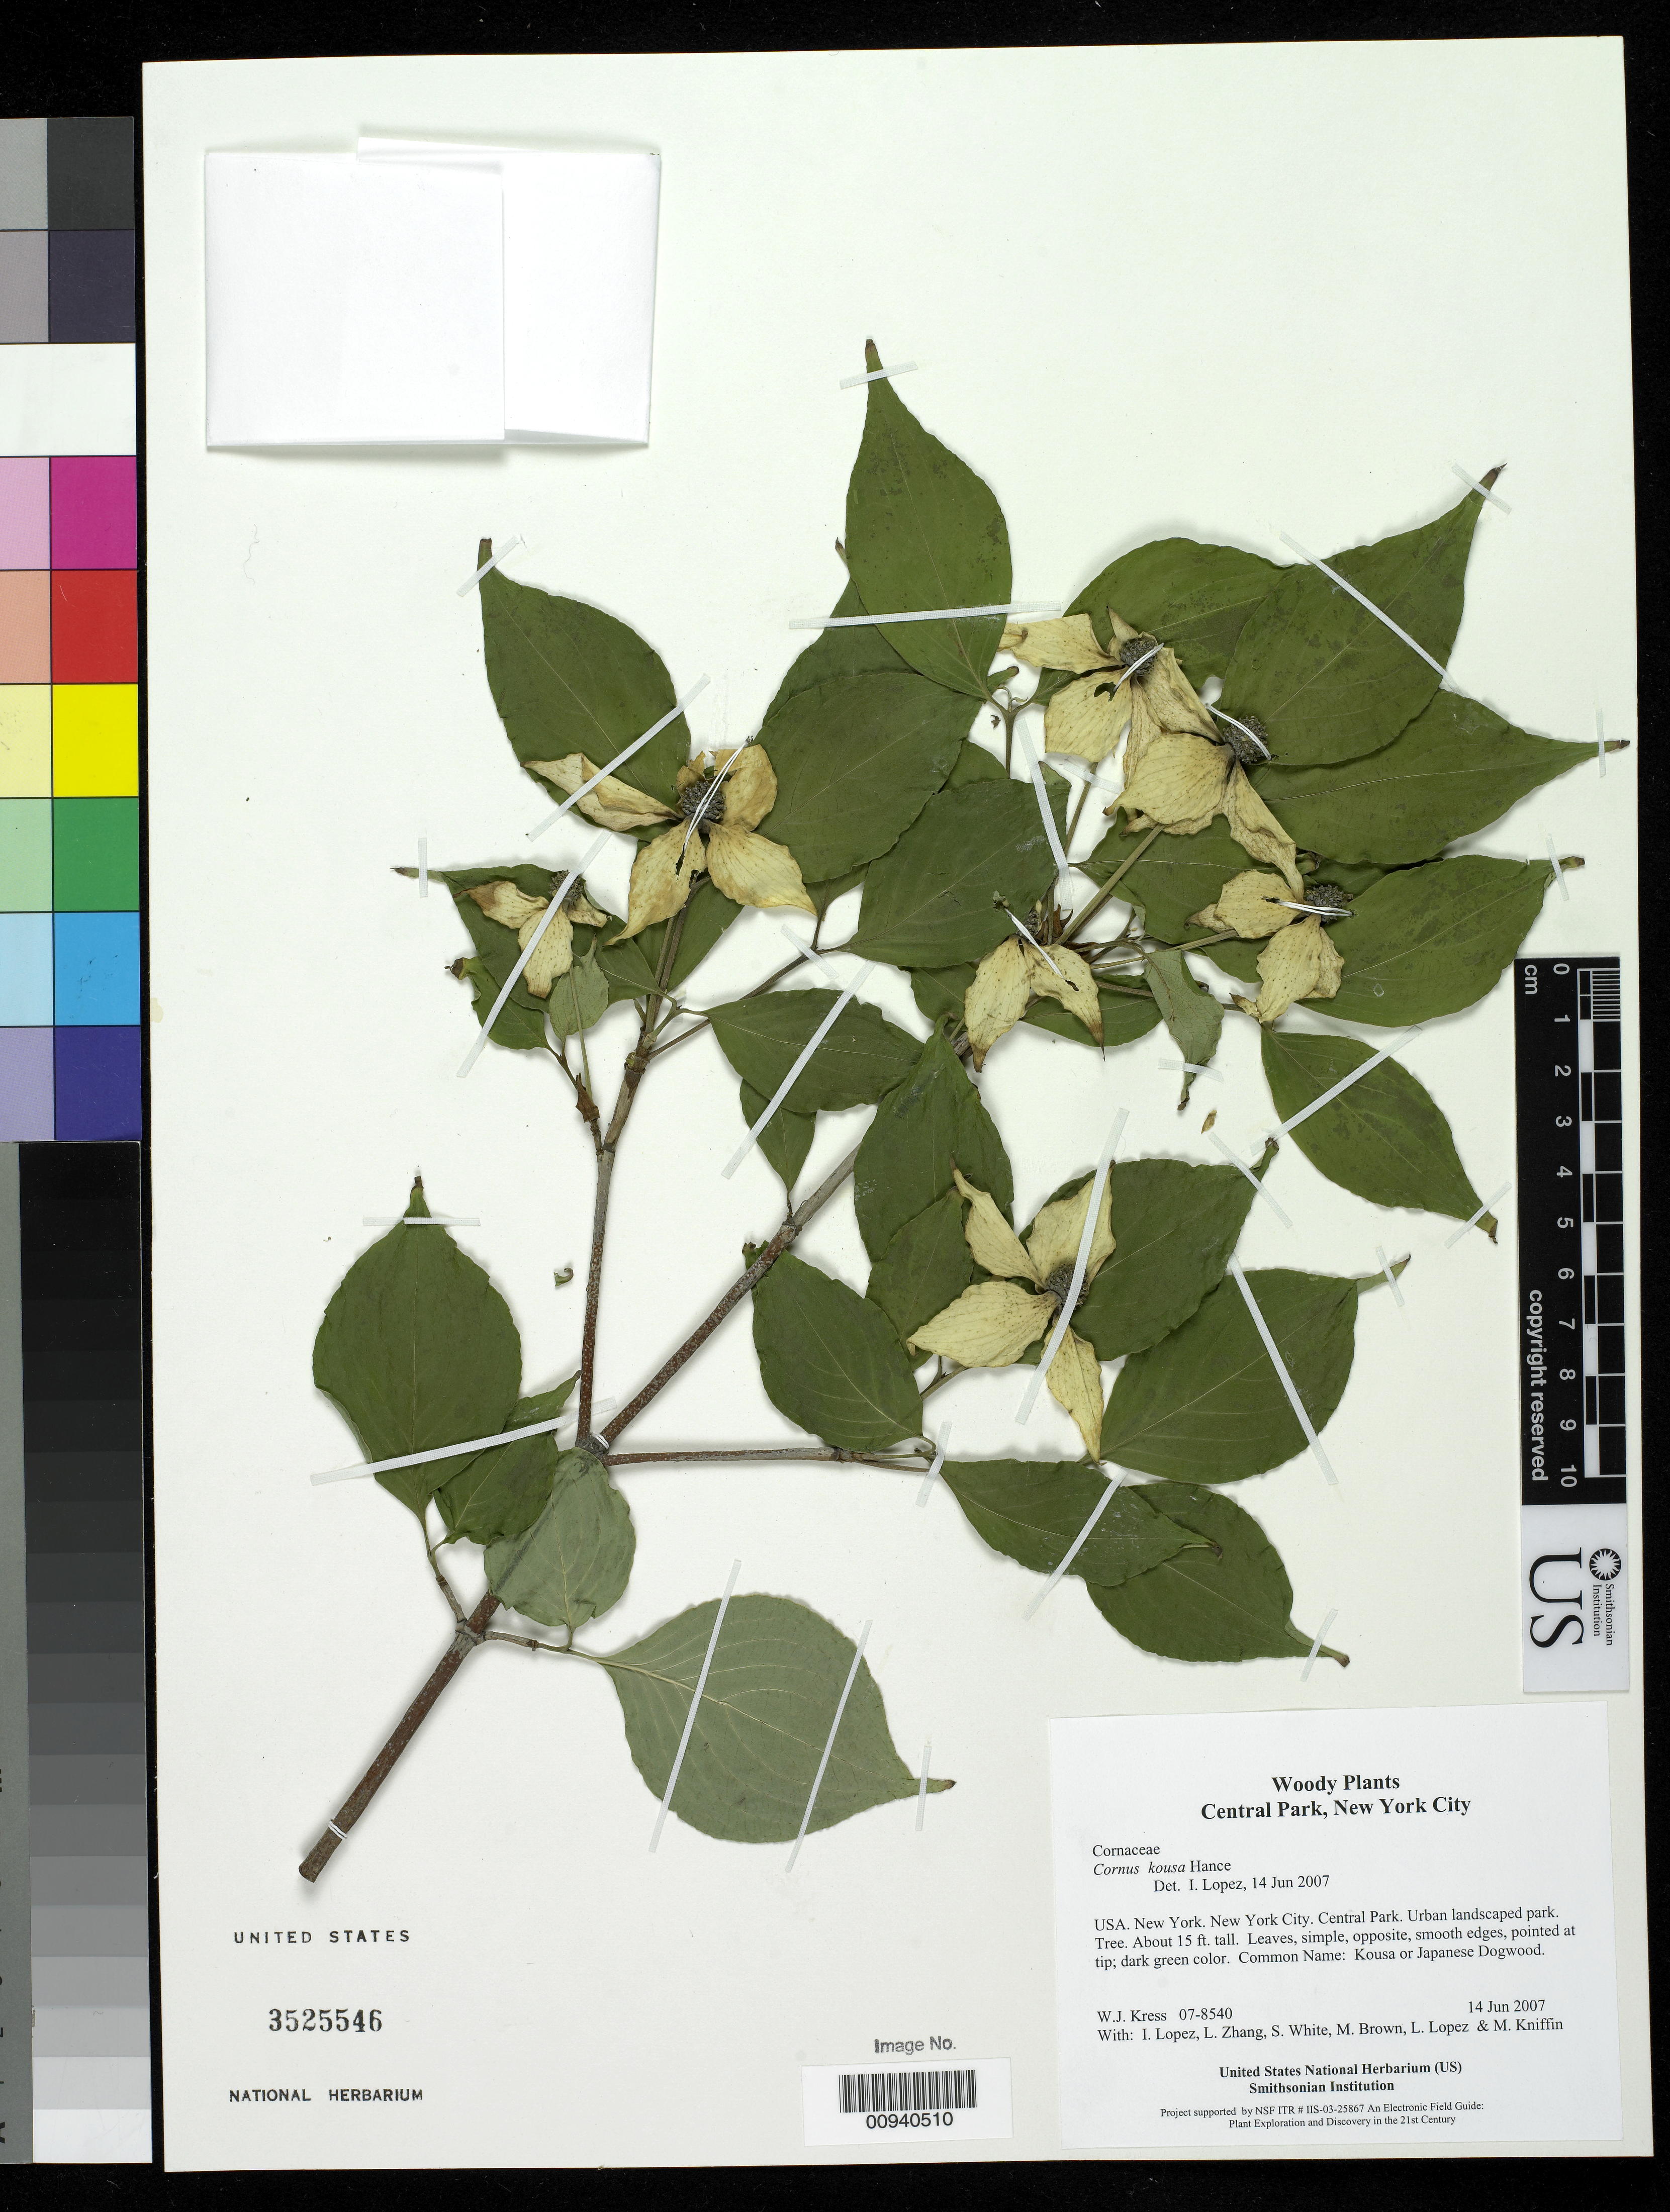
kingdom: Plantae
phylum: Tracheophyta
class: Magnoliopsida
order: Cornales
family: Cornaceae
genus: Cornus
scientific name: Cornus kousa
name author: F. Buerger ex Miq.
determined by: Lopez, Ida C., (BOT), Smithsonian Institution - National Museum of Natural History (UNITED STATES)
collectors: W. J. Kress, I. C. Lopez, L. B. Zhang, S. White, M. Brown, L. López & M. Kniffin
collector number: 07-8540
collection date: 2007-06-14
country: United States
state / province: New York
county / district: New York City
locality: Central Park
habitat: Urban landscaped park.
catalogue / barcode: US 3525546